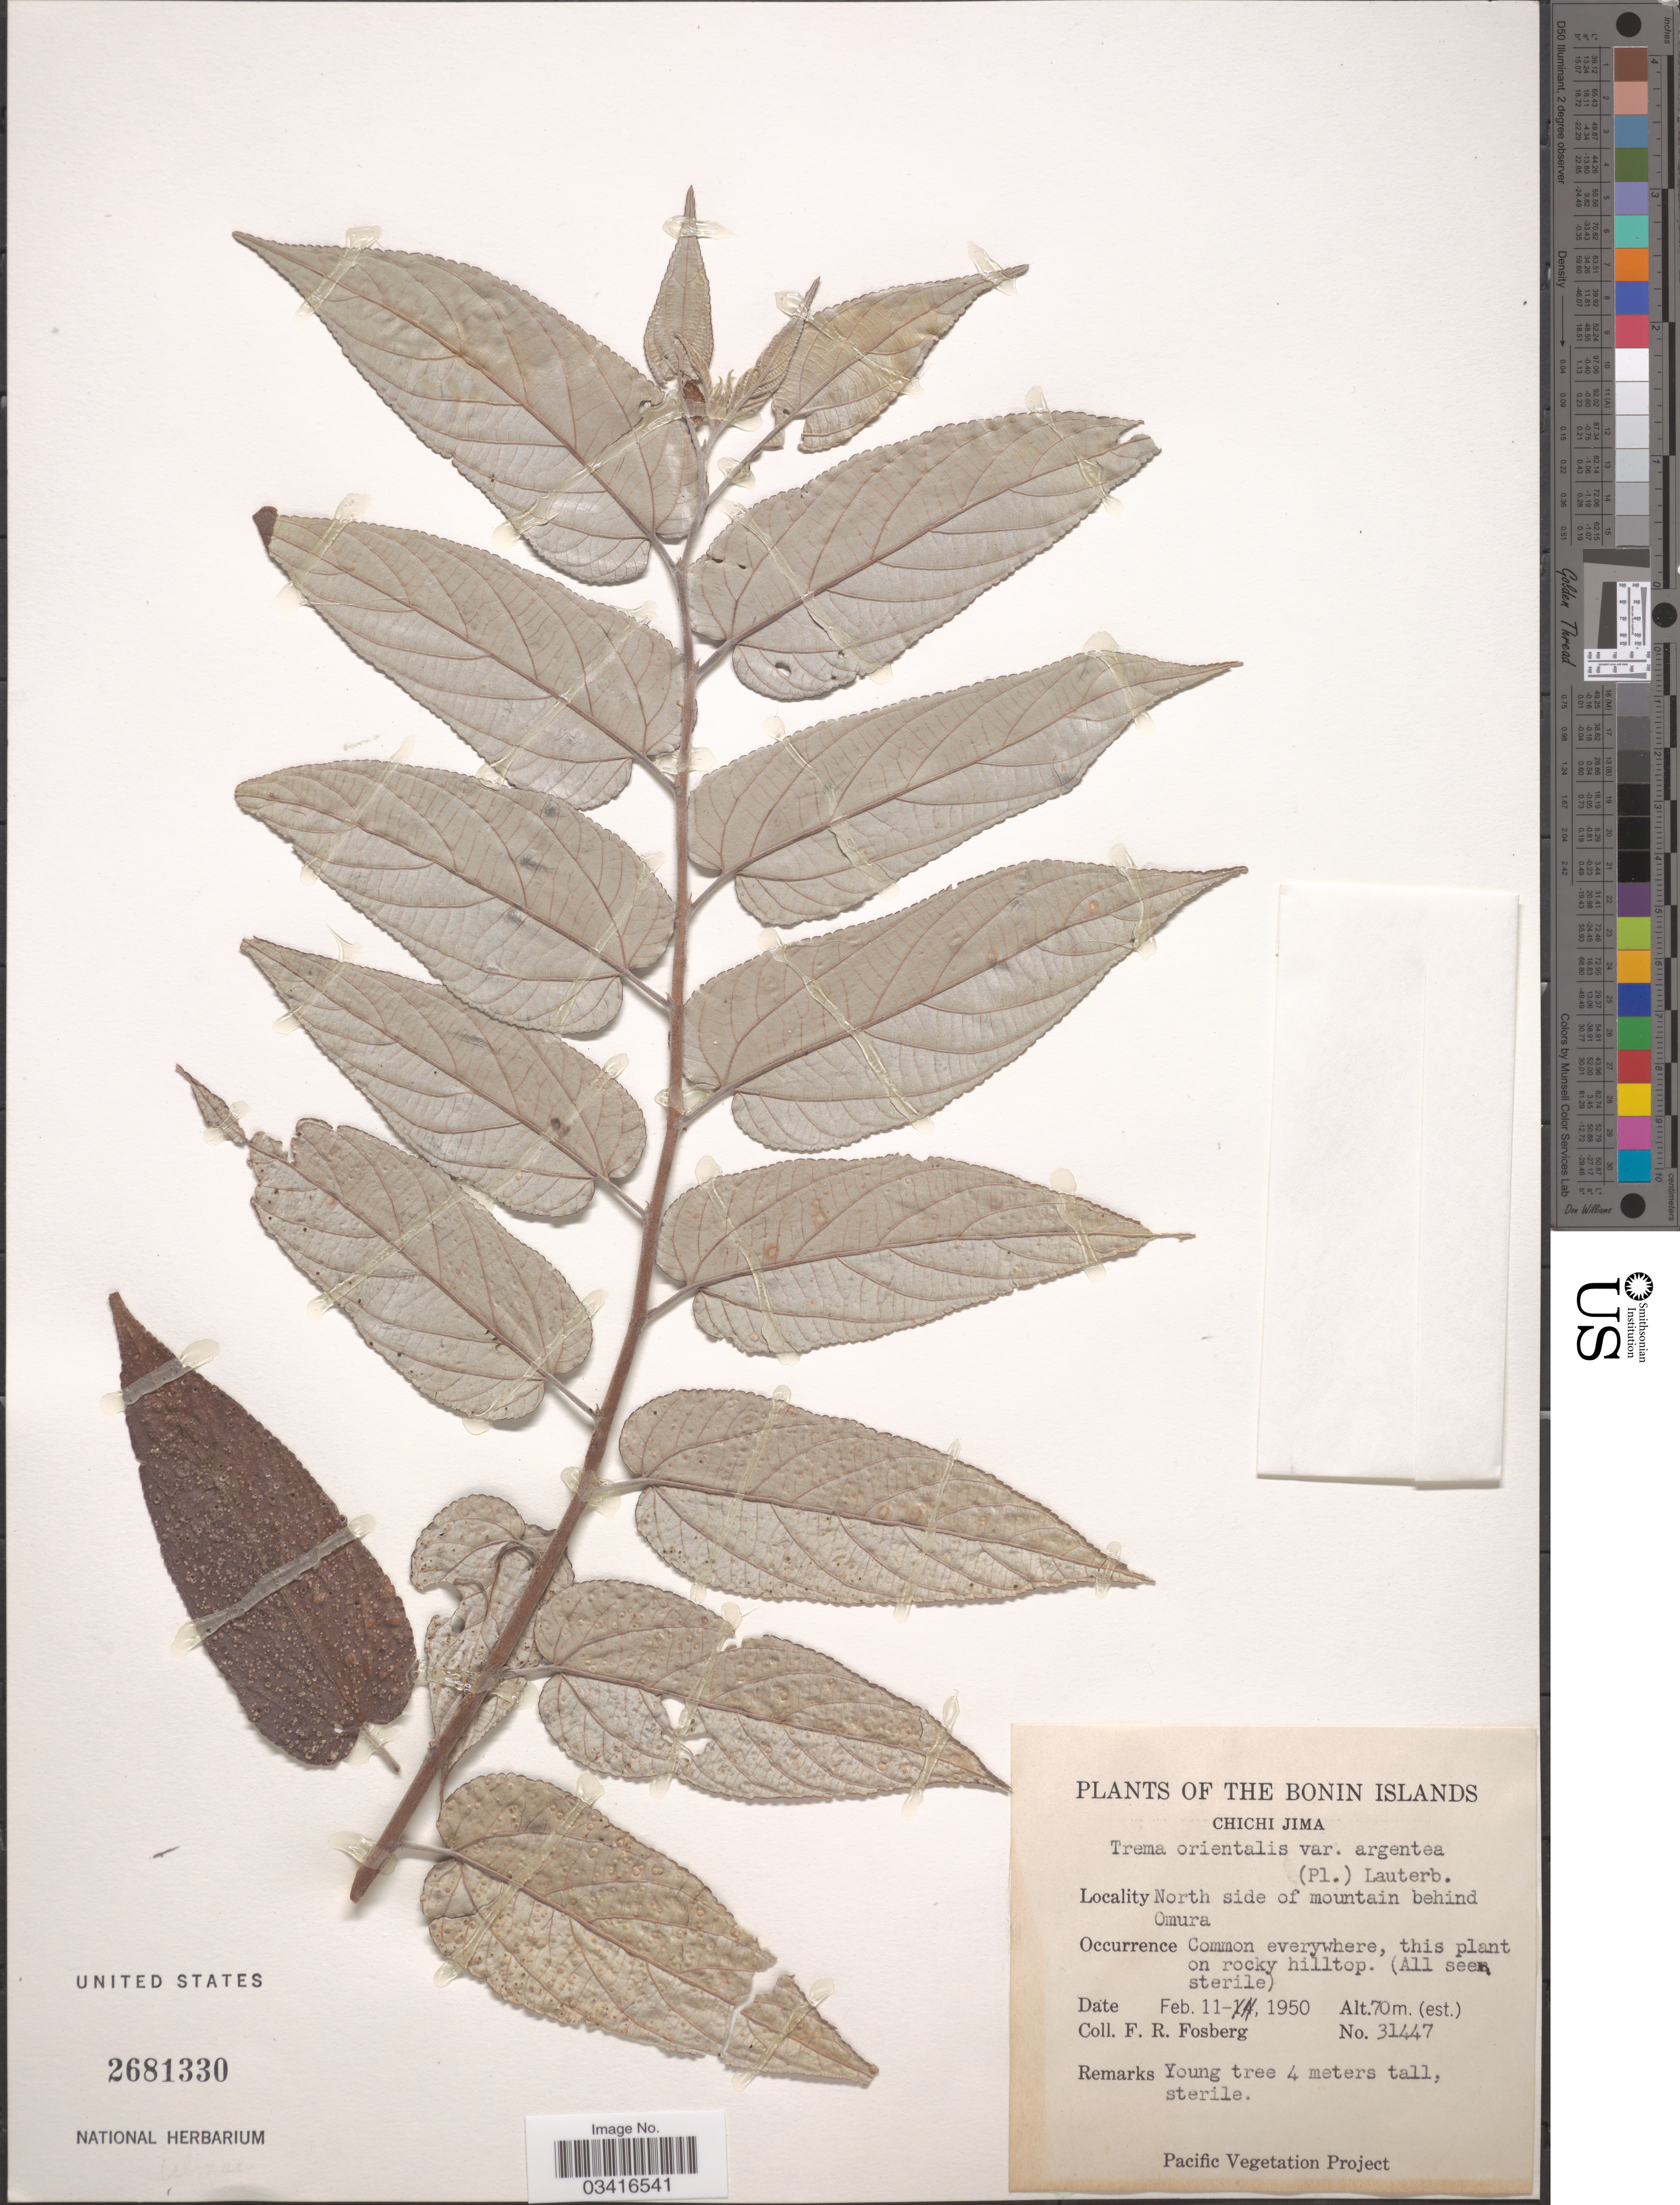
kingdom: Plantae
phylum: Tracheophyta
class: Magnoliopsida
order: Rosales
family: Cannabaceae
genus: Trema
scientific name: Trema orientale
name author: (L.) Blume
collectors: F. R. Fosberg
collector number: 31447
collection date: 1950-02-11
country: Japan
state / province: Tokyo, Federal City of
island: Bonin Islands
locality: Bonin Islands. Chichi Jima. North side of mountain behind Omura.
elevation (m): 70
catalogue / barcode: US 2681330